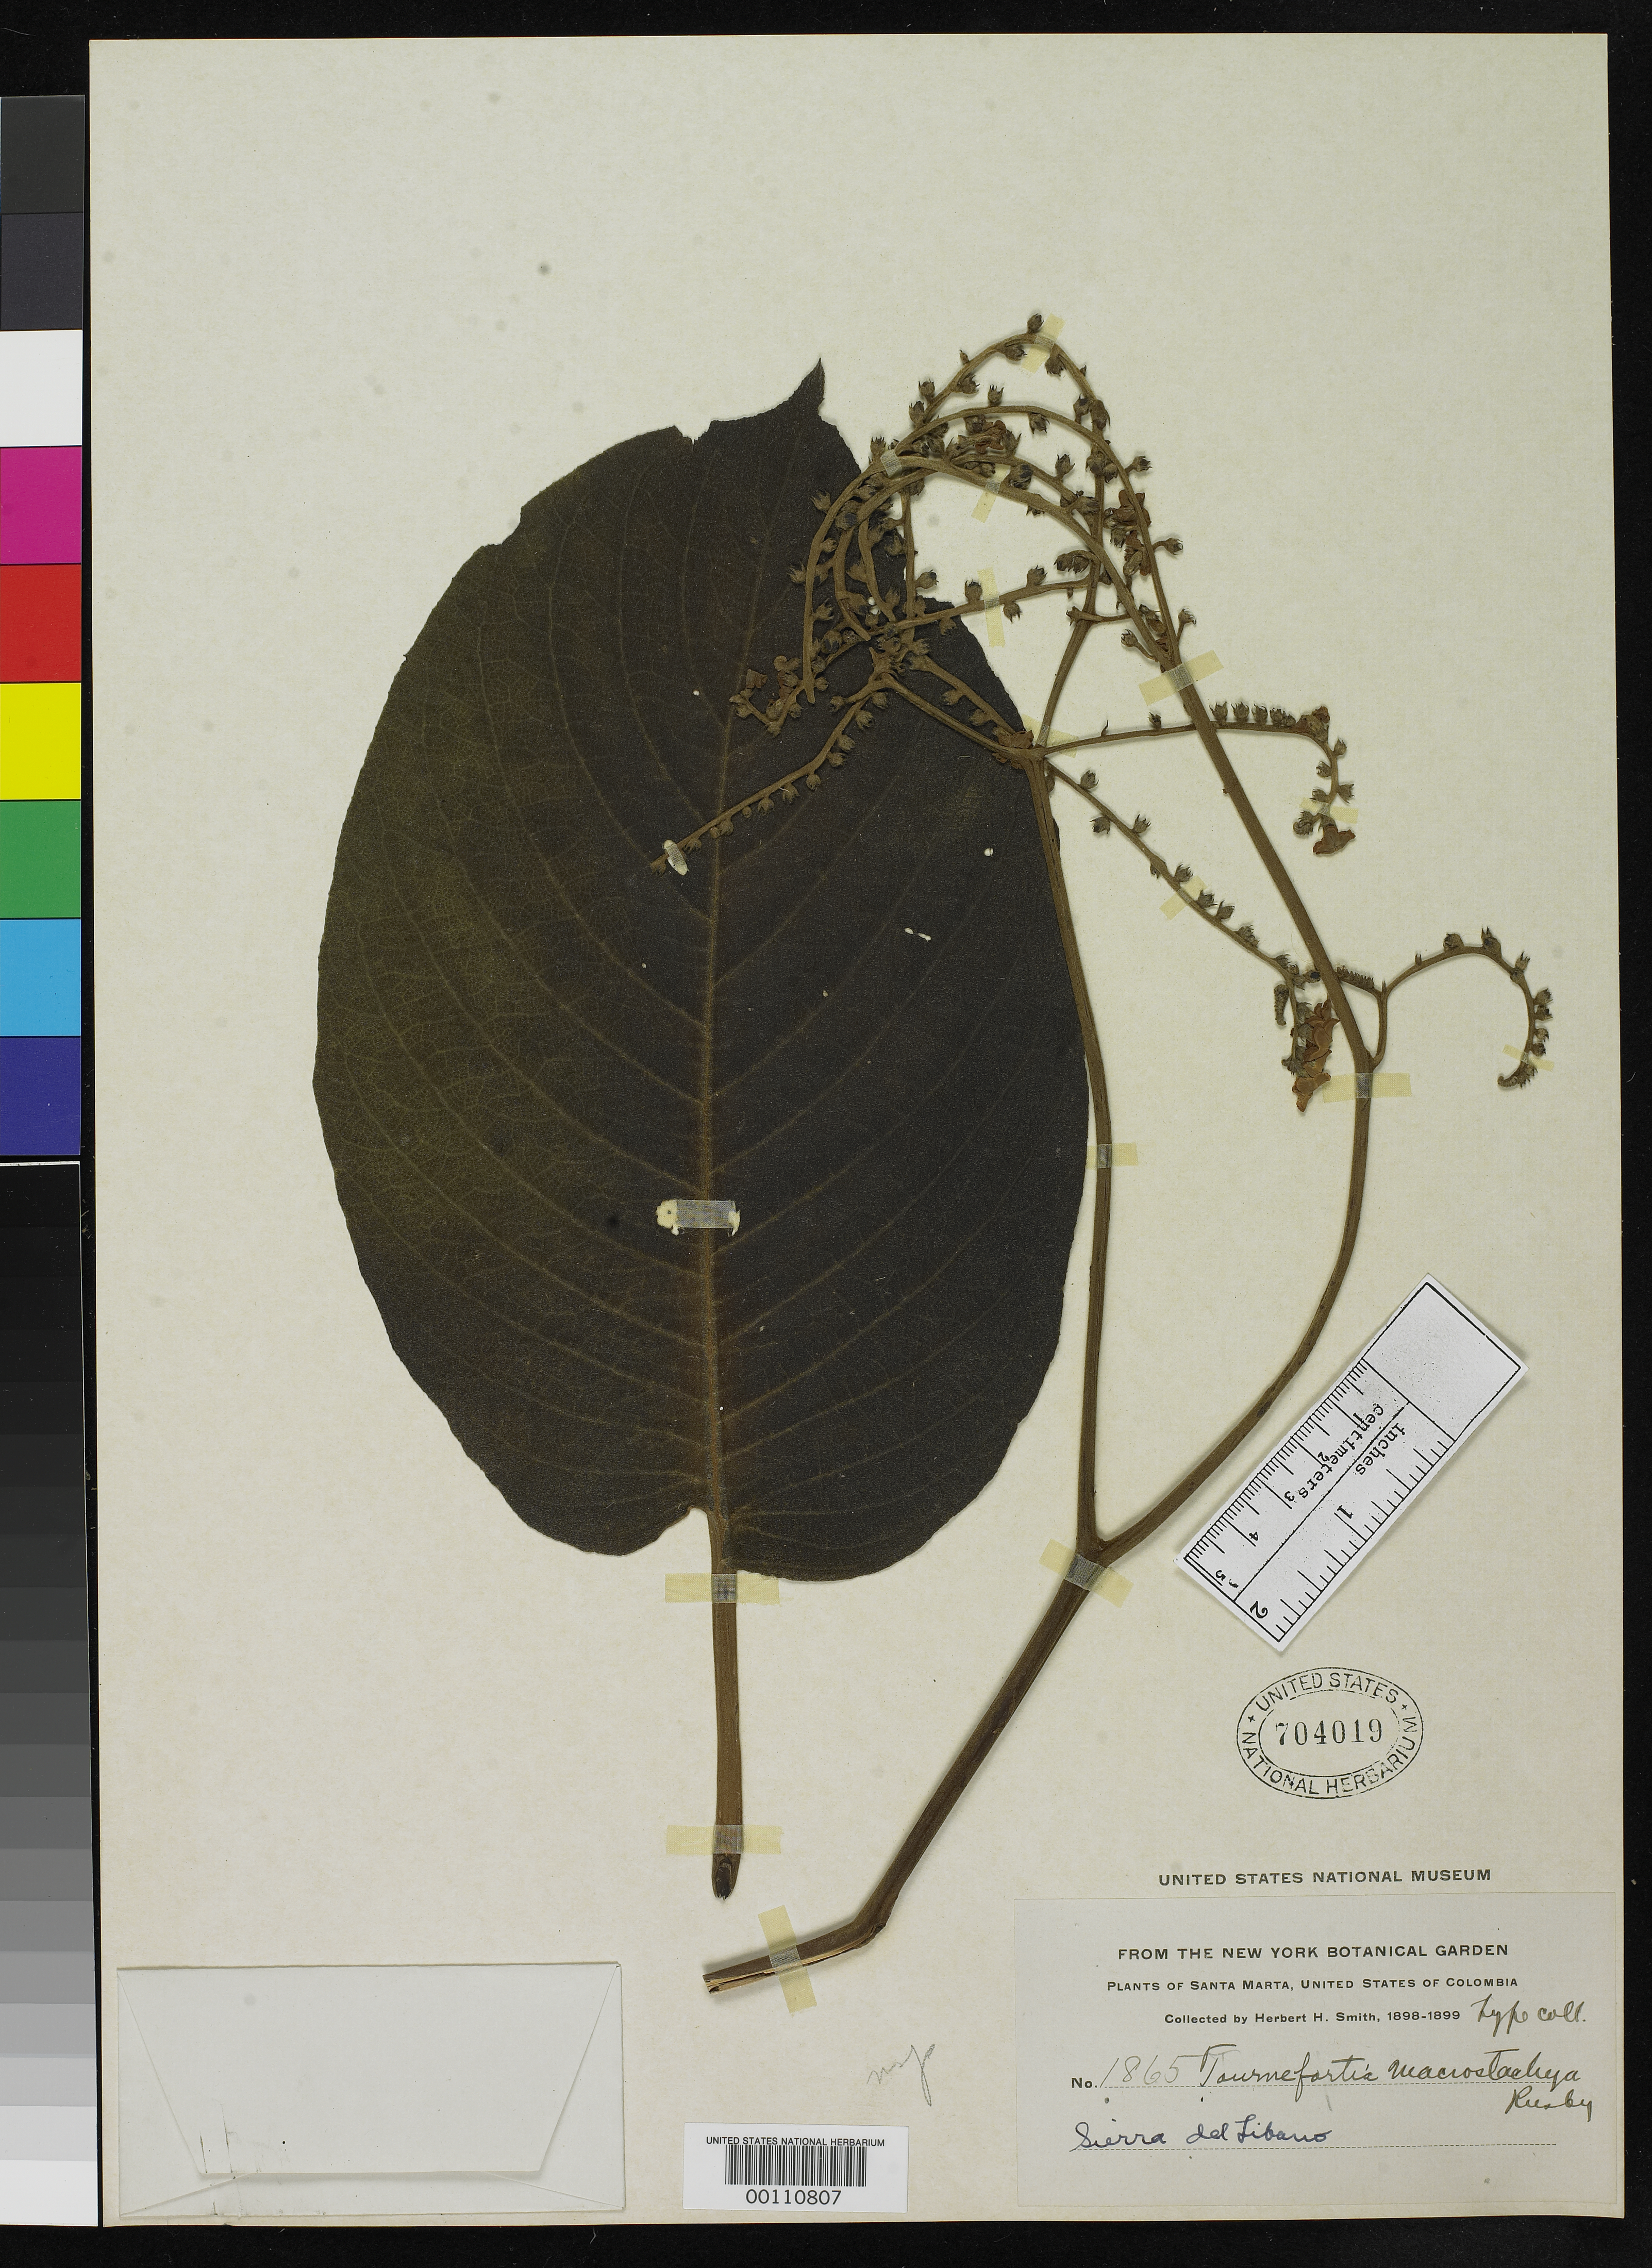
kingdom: Plantae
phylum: Tracheophyta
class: Magnoliopsida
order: Boraginales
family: Heliotropiaceae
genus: Tournefortia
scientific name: Tournefortia macrostachya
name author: Rusby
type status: Isotype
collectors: Herbert H. Smith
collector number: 1865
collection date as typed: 21 Jan 1899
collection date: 1899-01-21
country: Colombia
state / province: Magdalena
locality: Santa Marta, Sierra del Libano.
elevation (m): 1829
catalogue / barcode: US 704019